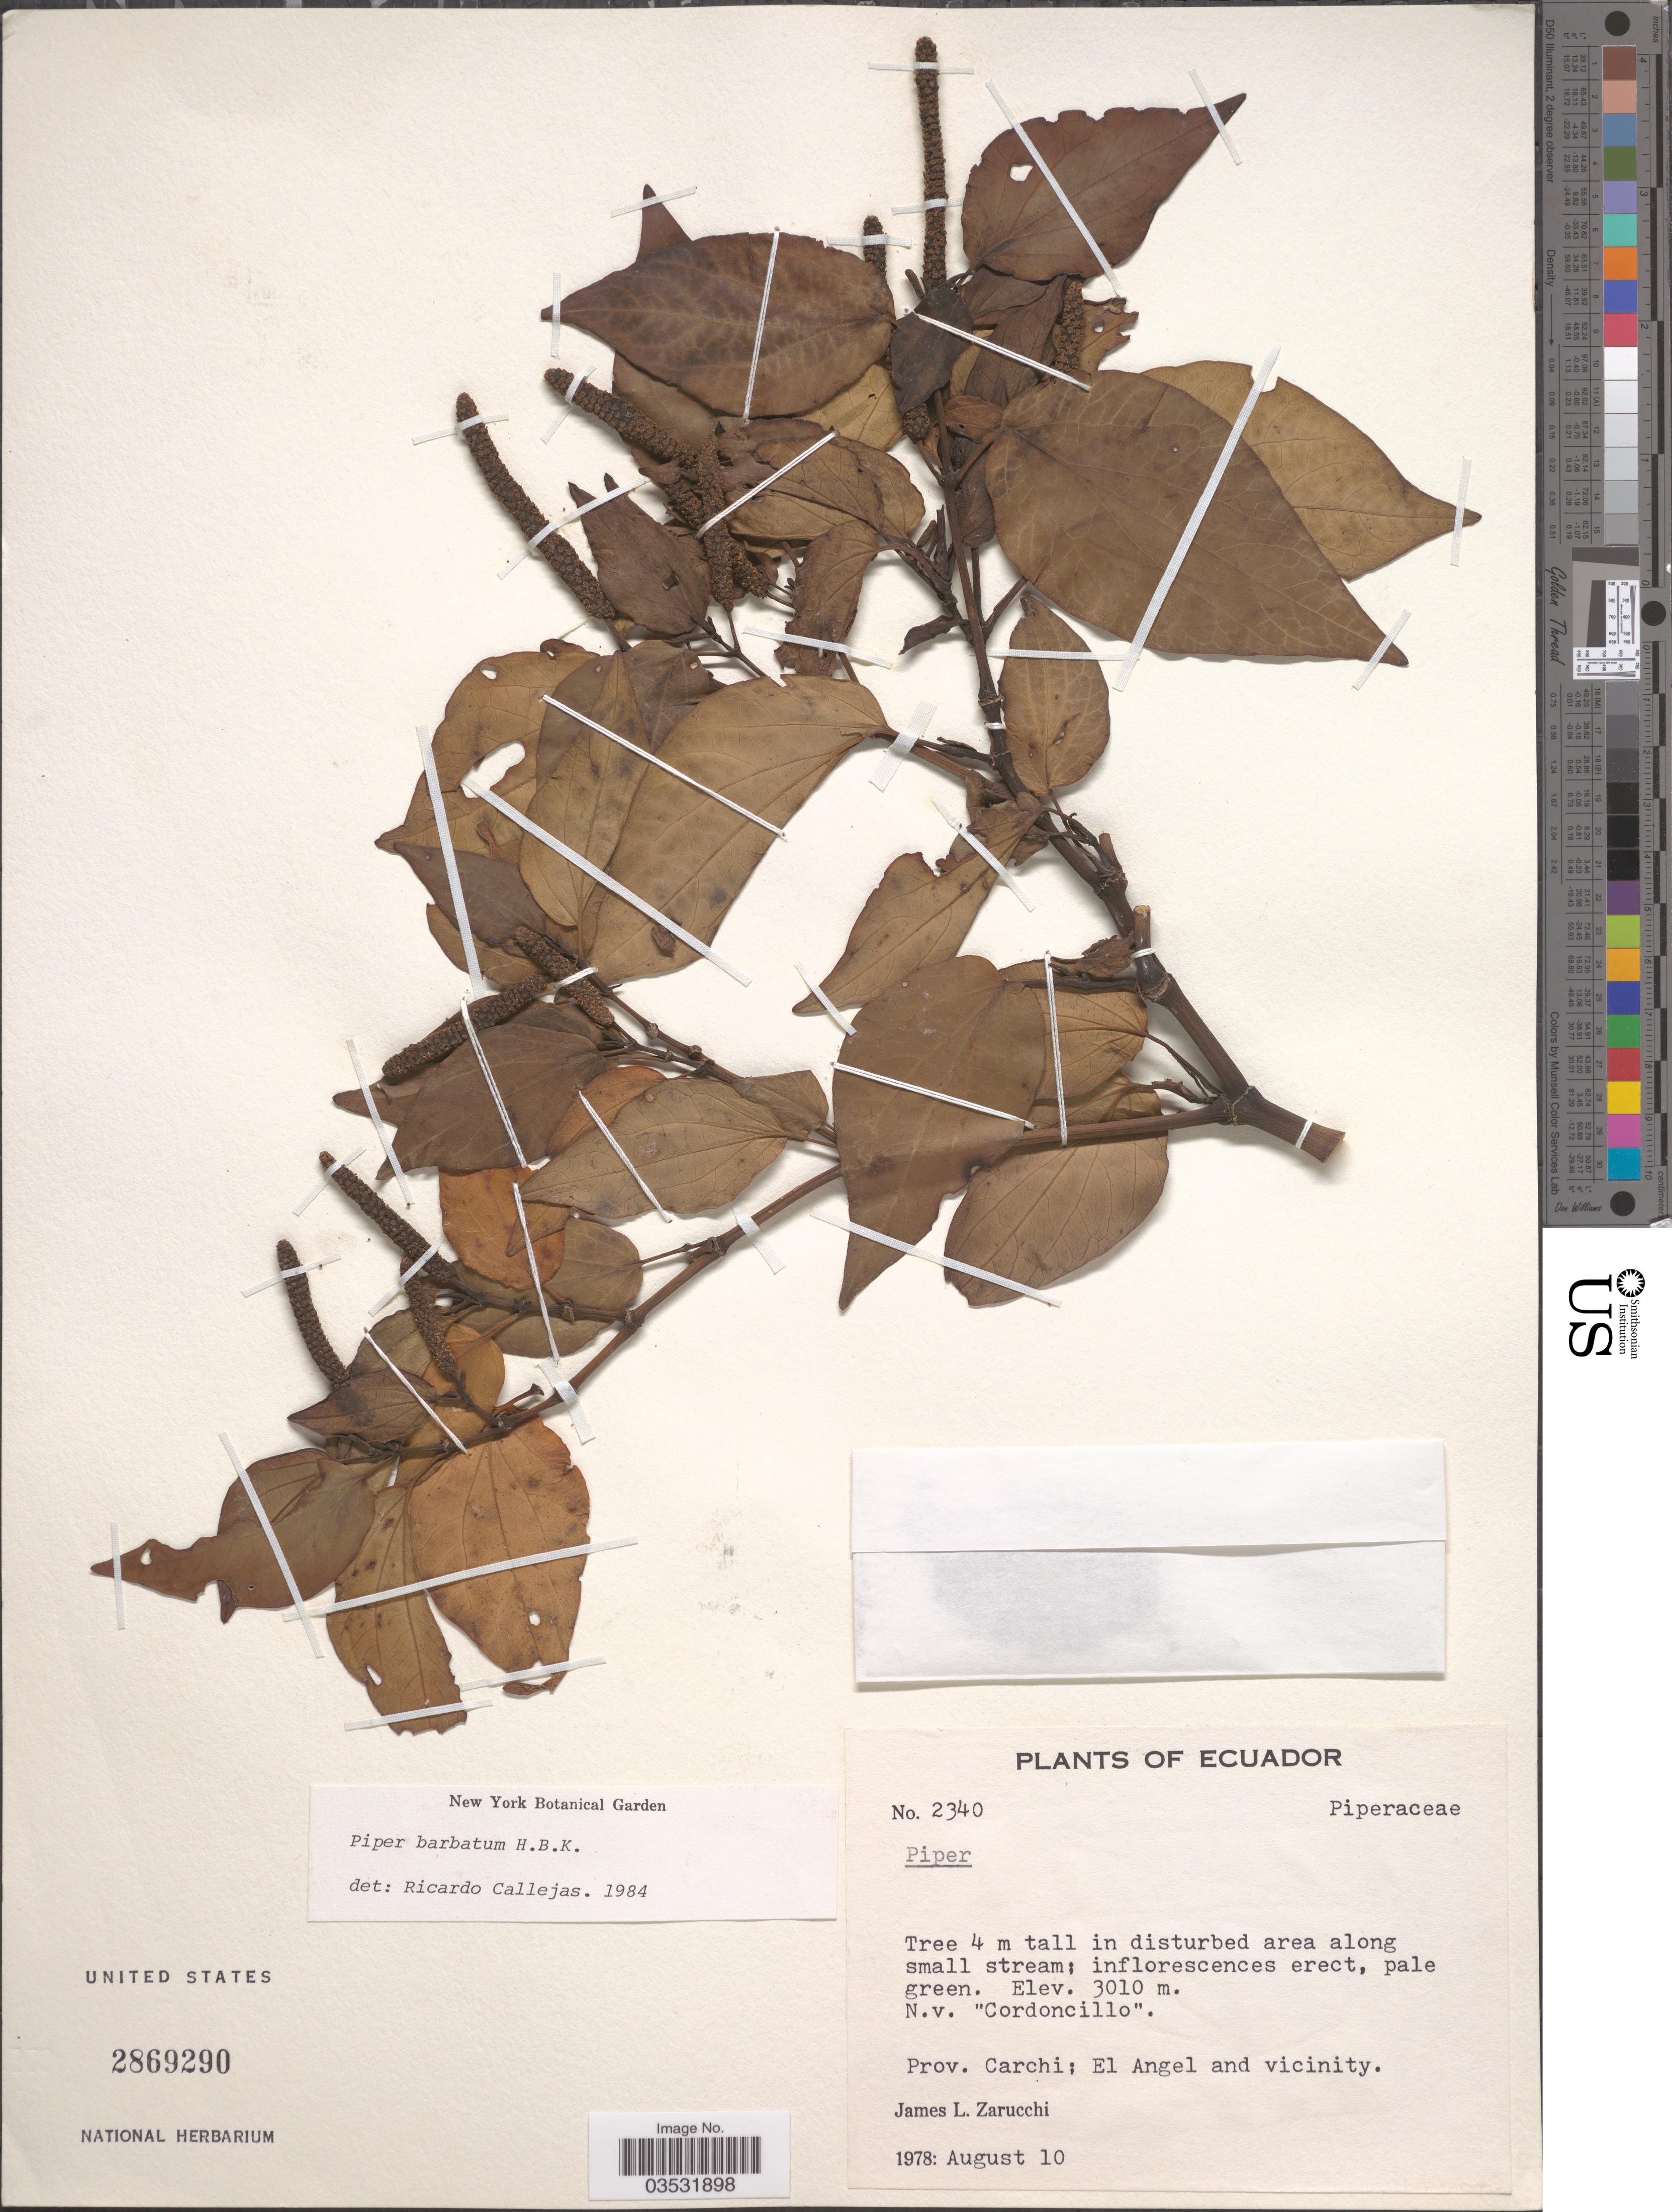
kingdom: Plantae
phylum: Tracheophyta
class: Magnoliopsida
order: Piperales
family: Piperaceae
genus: Piper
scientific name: Piper barbatum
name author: C. DC.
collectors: J. L. Zarucchi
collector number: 2340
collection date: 1978-08-10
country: Ecuador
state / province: Carchi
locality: El Angel and vicinity.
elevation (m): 3010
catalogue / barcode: US 2869290